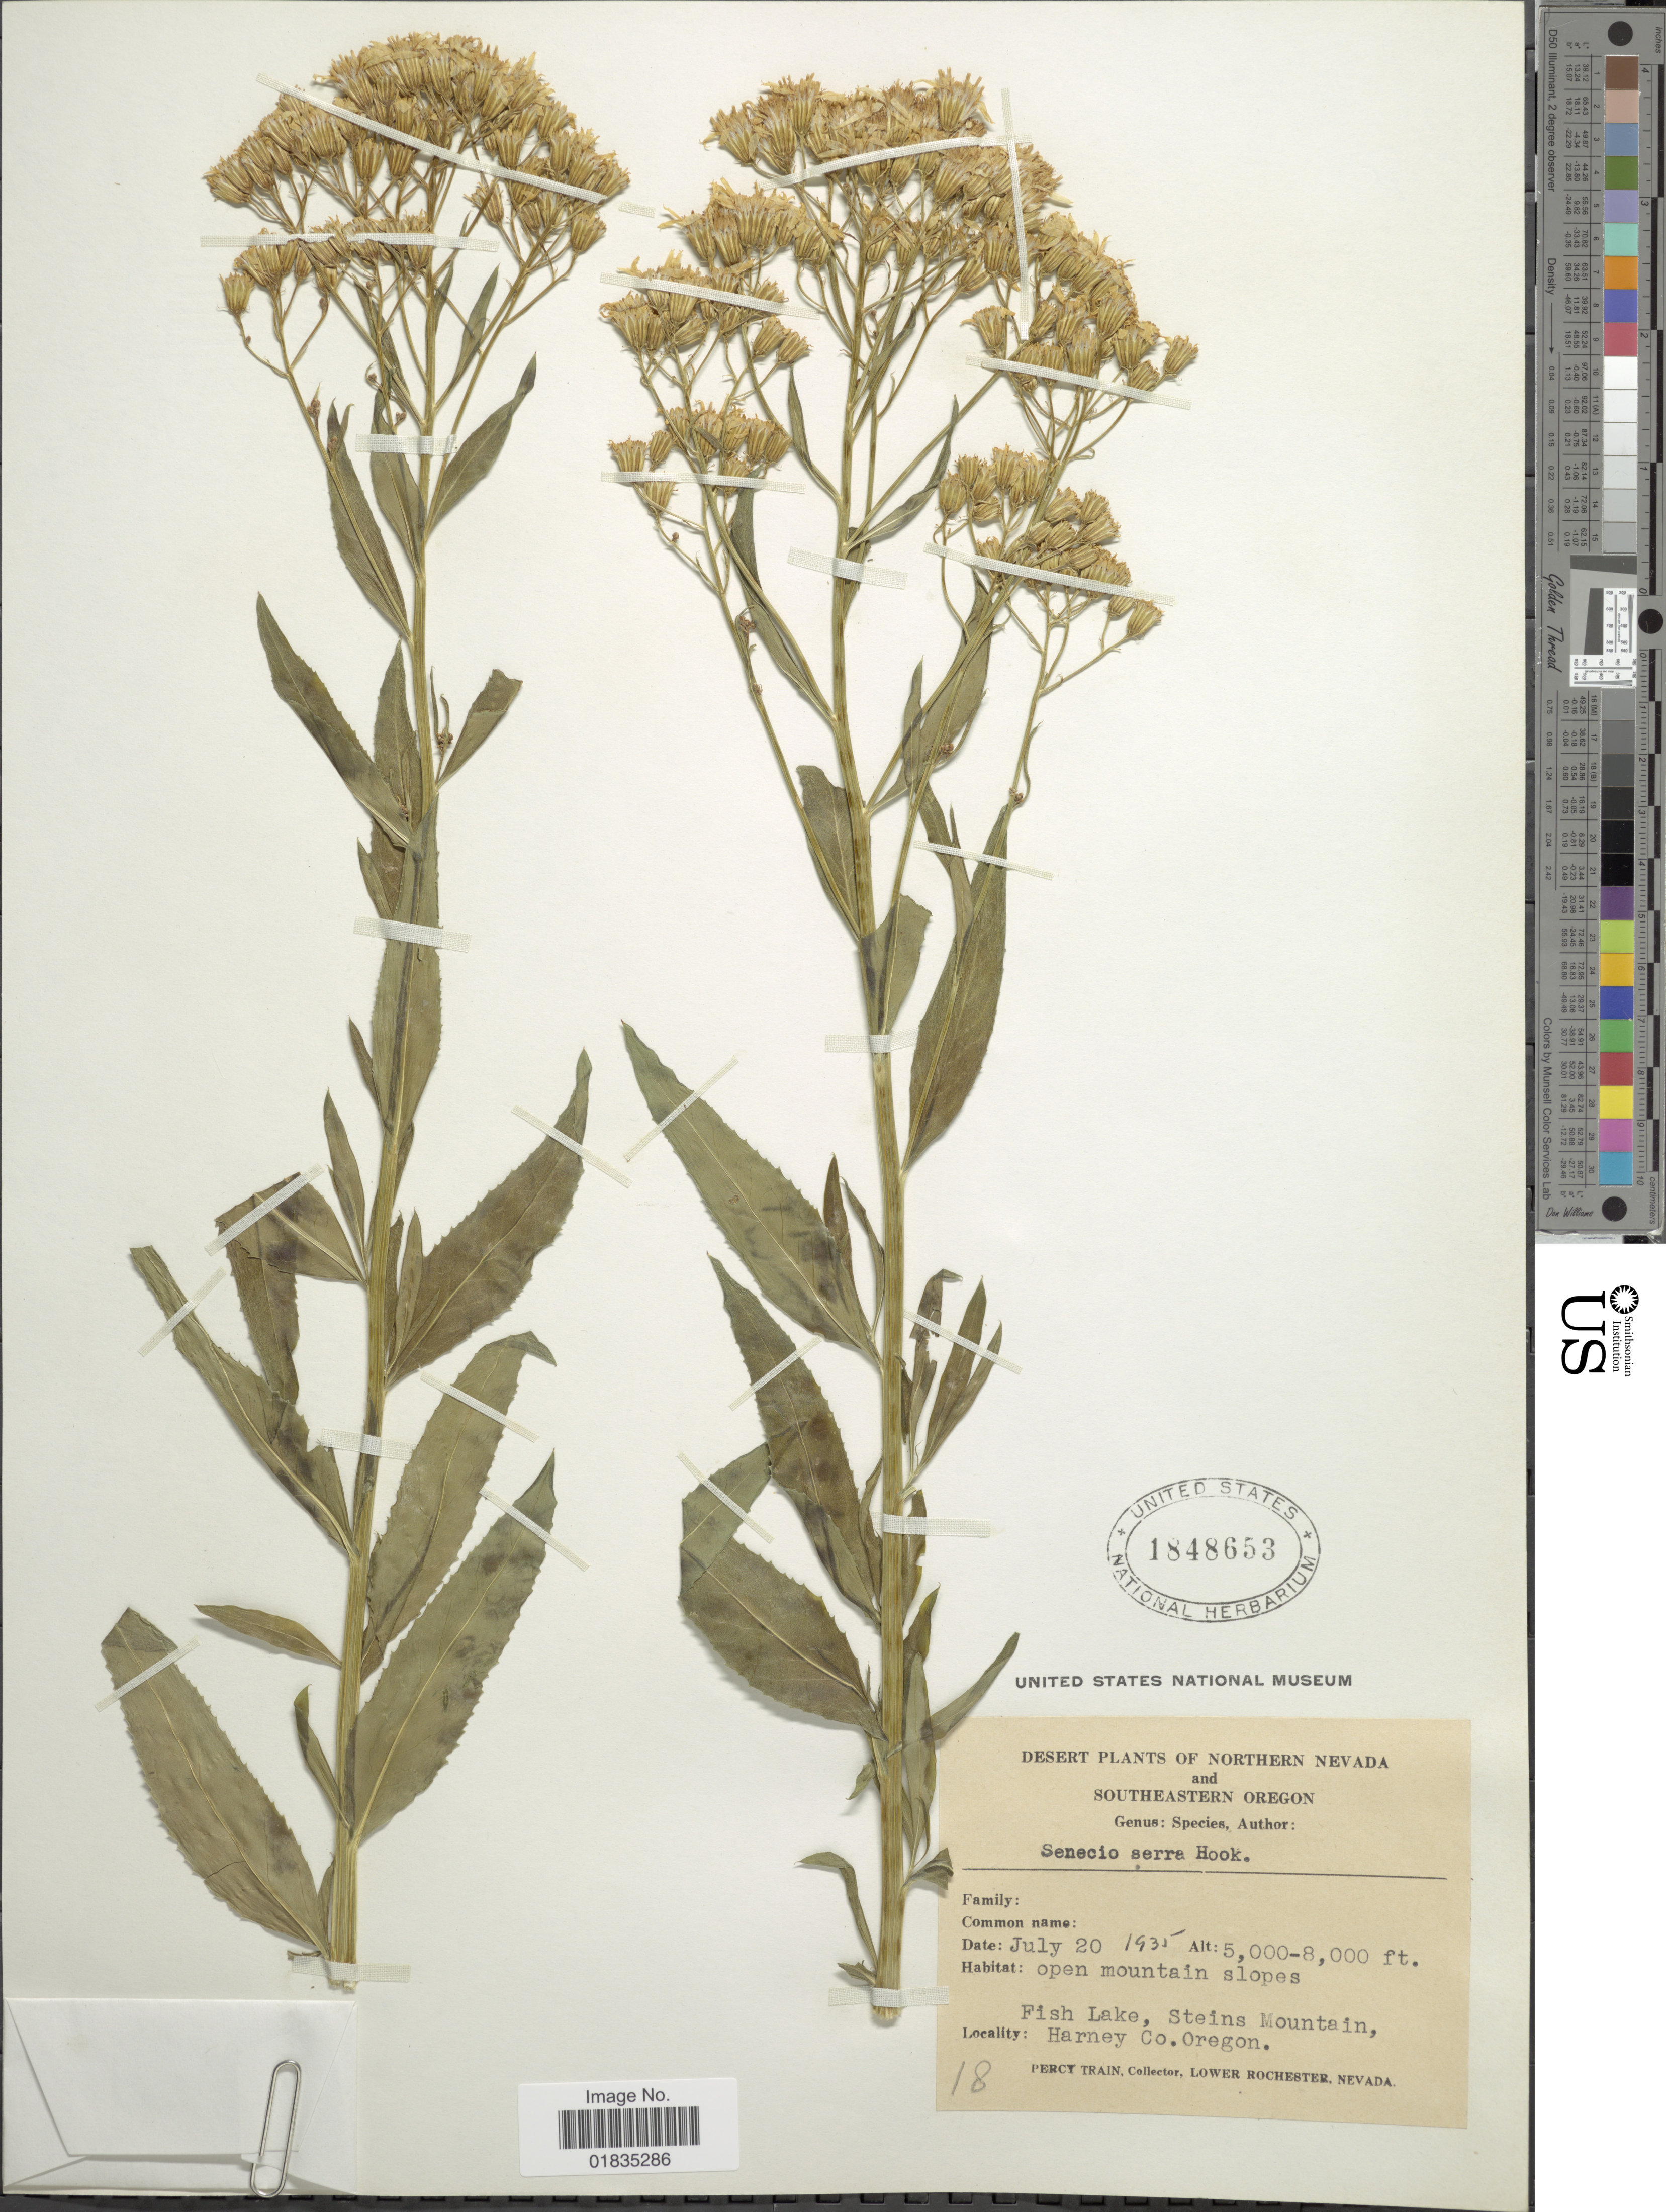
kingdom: Plantae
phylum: Tracheophyta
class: Magnoliopsida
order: Asterales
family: Asteraceae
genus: Senecio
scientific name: Senecio serra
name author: Hook.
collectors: P. Train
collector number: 18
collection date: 1935-07-20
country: United States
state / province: Oregon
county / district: Harney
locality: Desert, Northern Nevada and Southeastern Oregon, open mountain slopes, Fish Lake, Steins Mountain, Harney Co.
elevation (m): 1524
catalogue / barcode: US 1848653